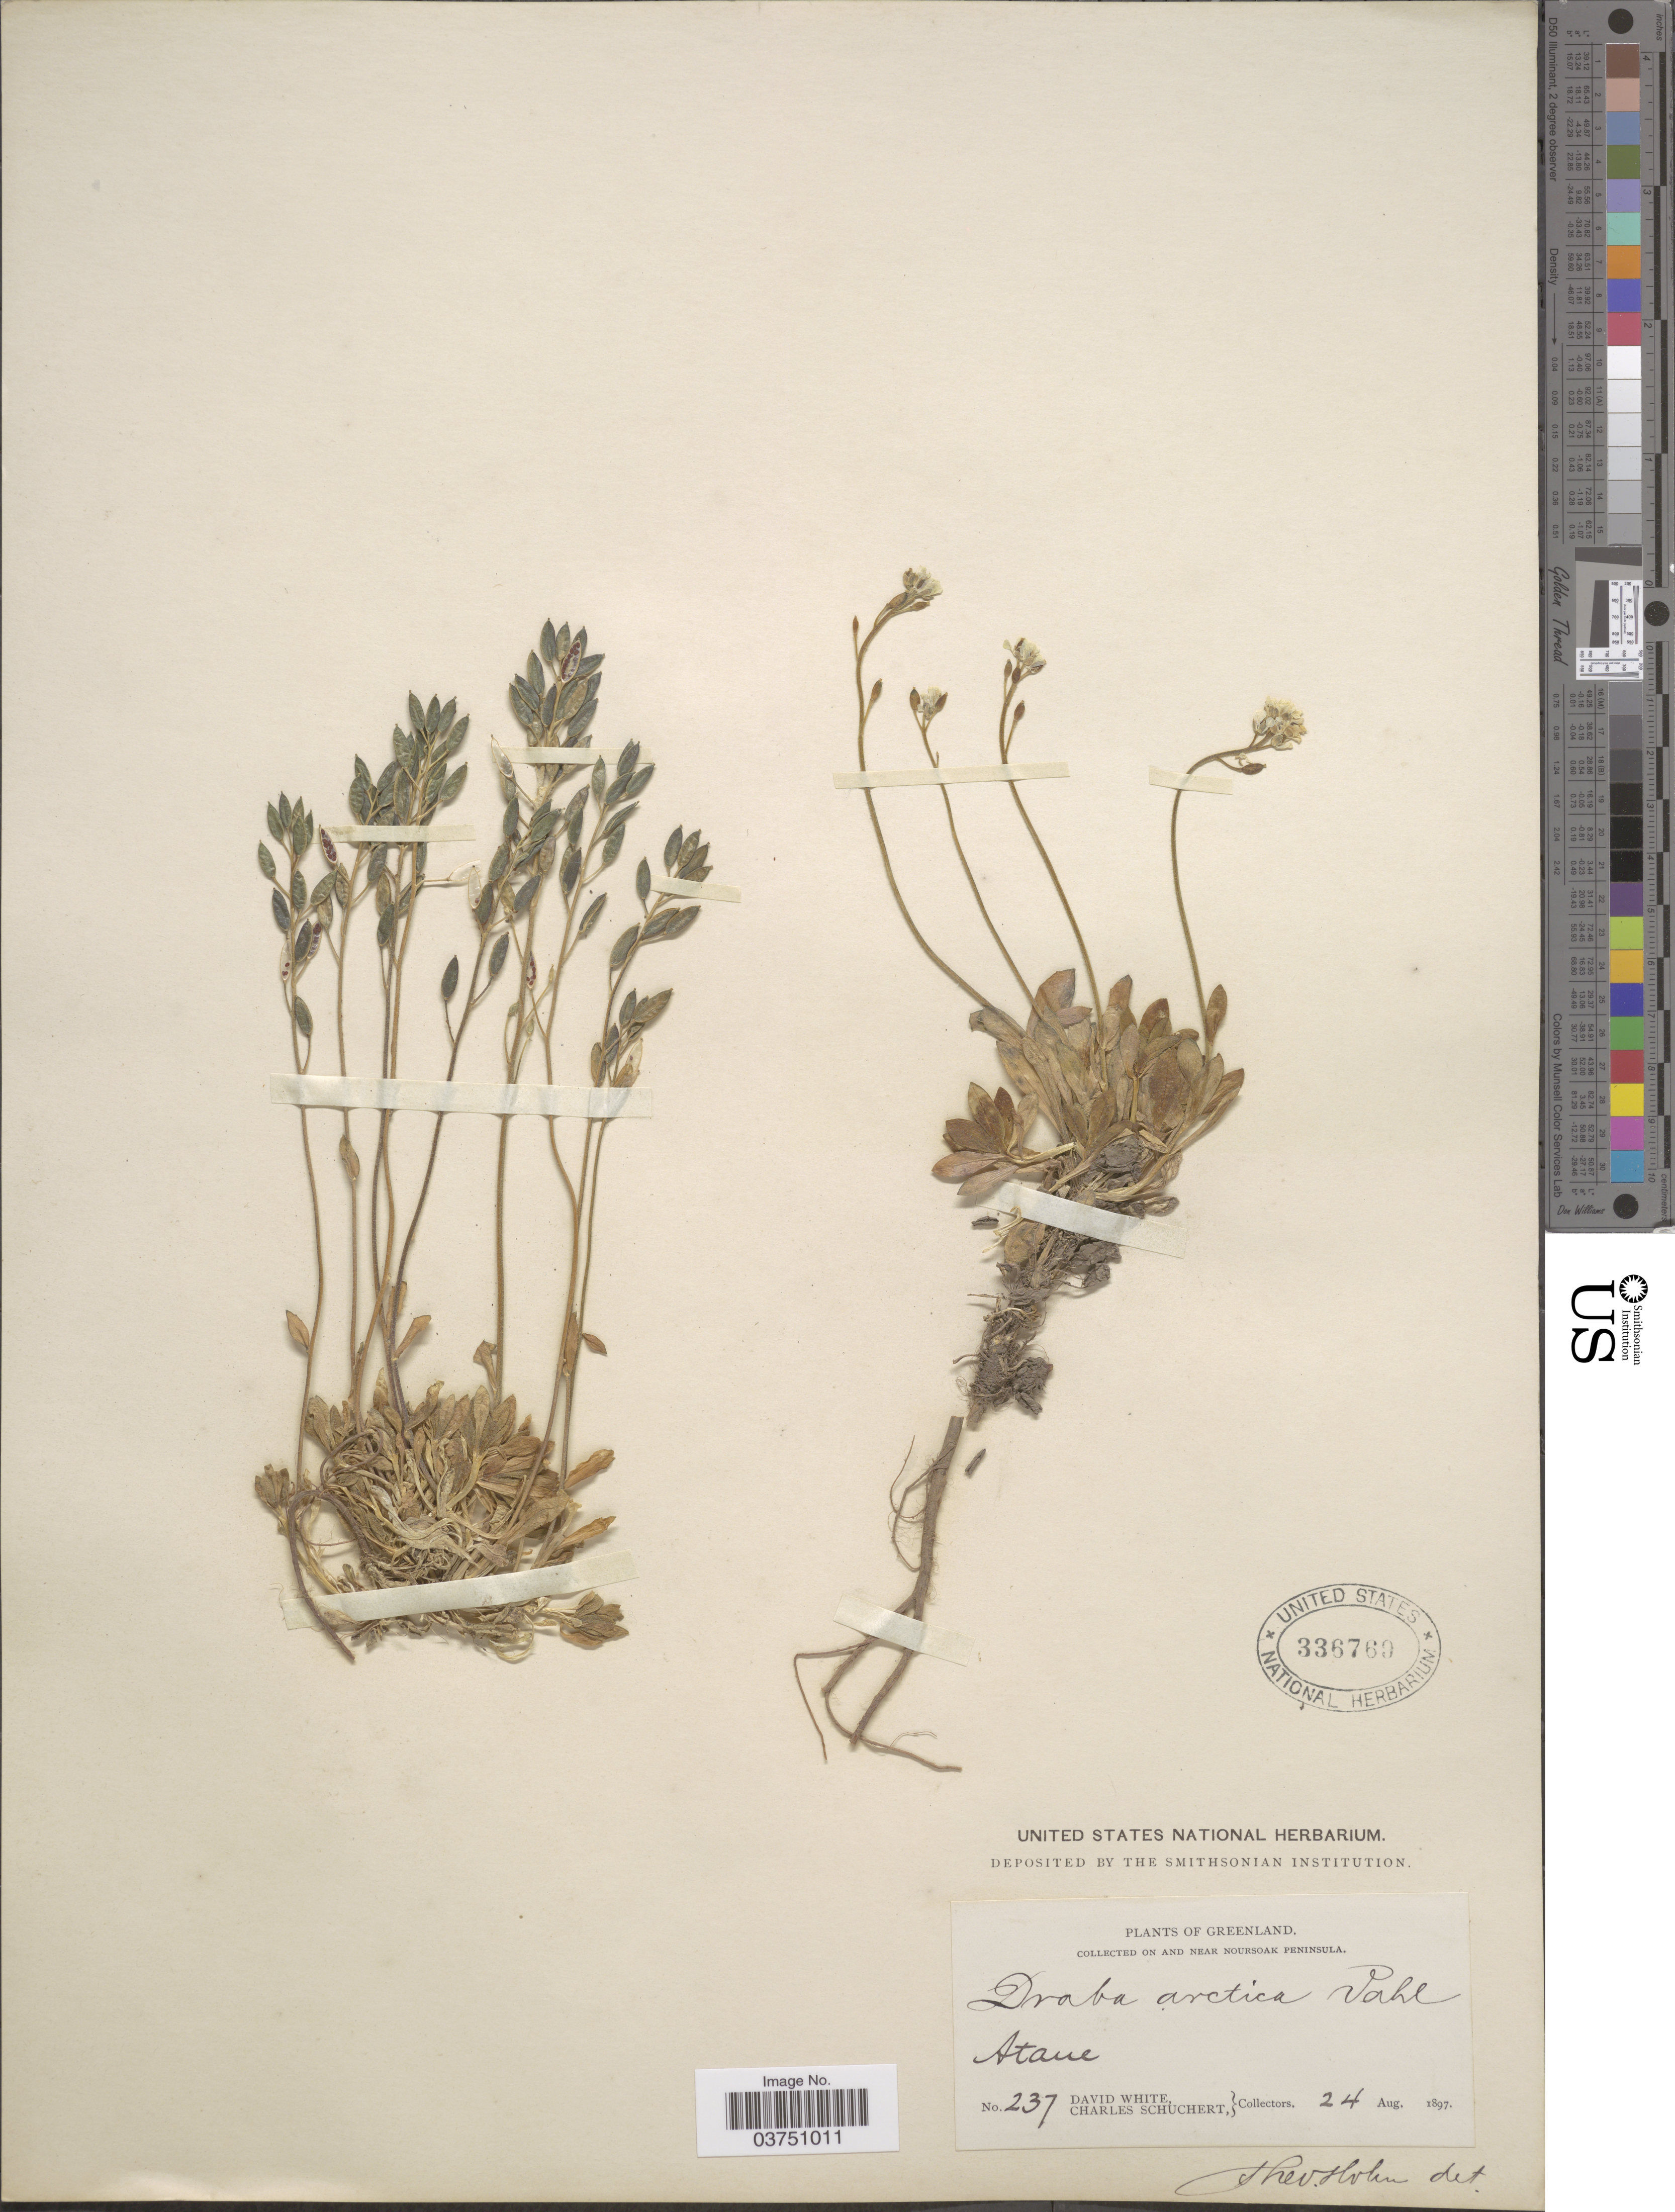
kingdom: Plantae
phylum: Tracheophyta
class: Magnoliopsida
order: Brassicales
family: Brassicaceae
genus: Draba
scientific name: Draba cinerea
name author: Adams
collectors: D. White & C. Schuchert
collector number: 237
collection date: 1897-08-24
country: Greenland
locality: On and near Noursoak Peninsula. Atane.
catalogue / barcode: US 336769